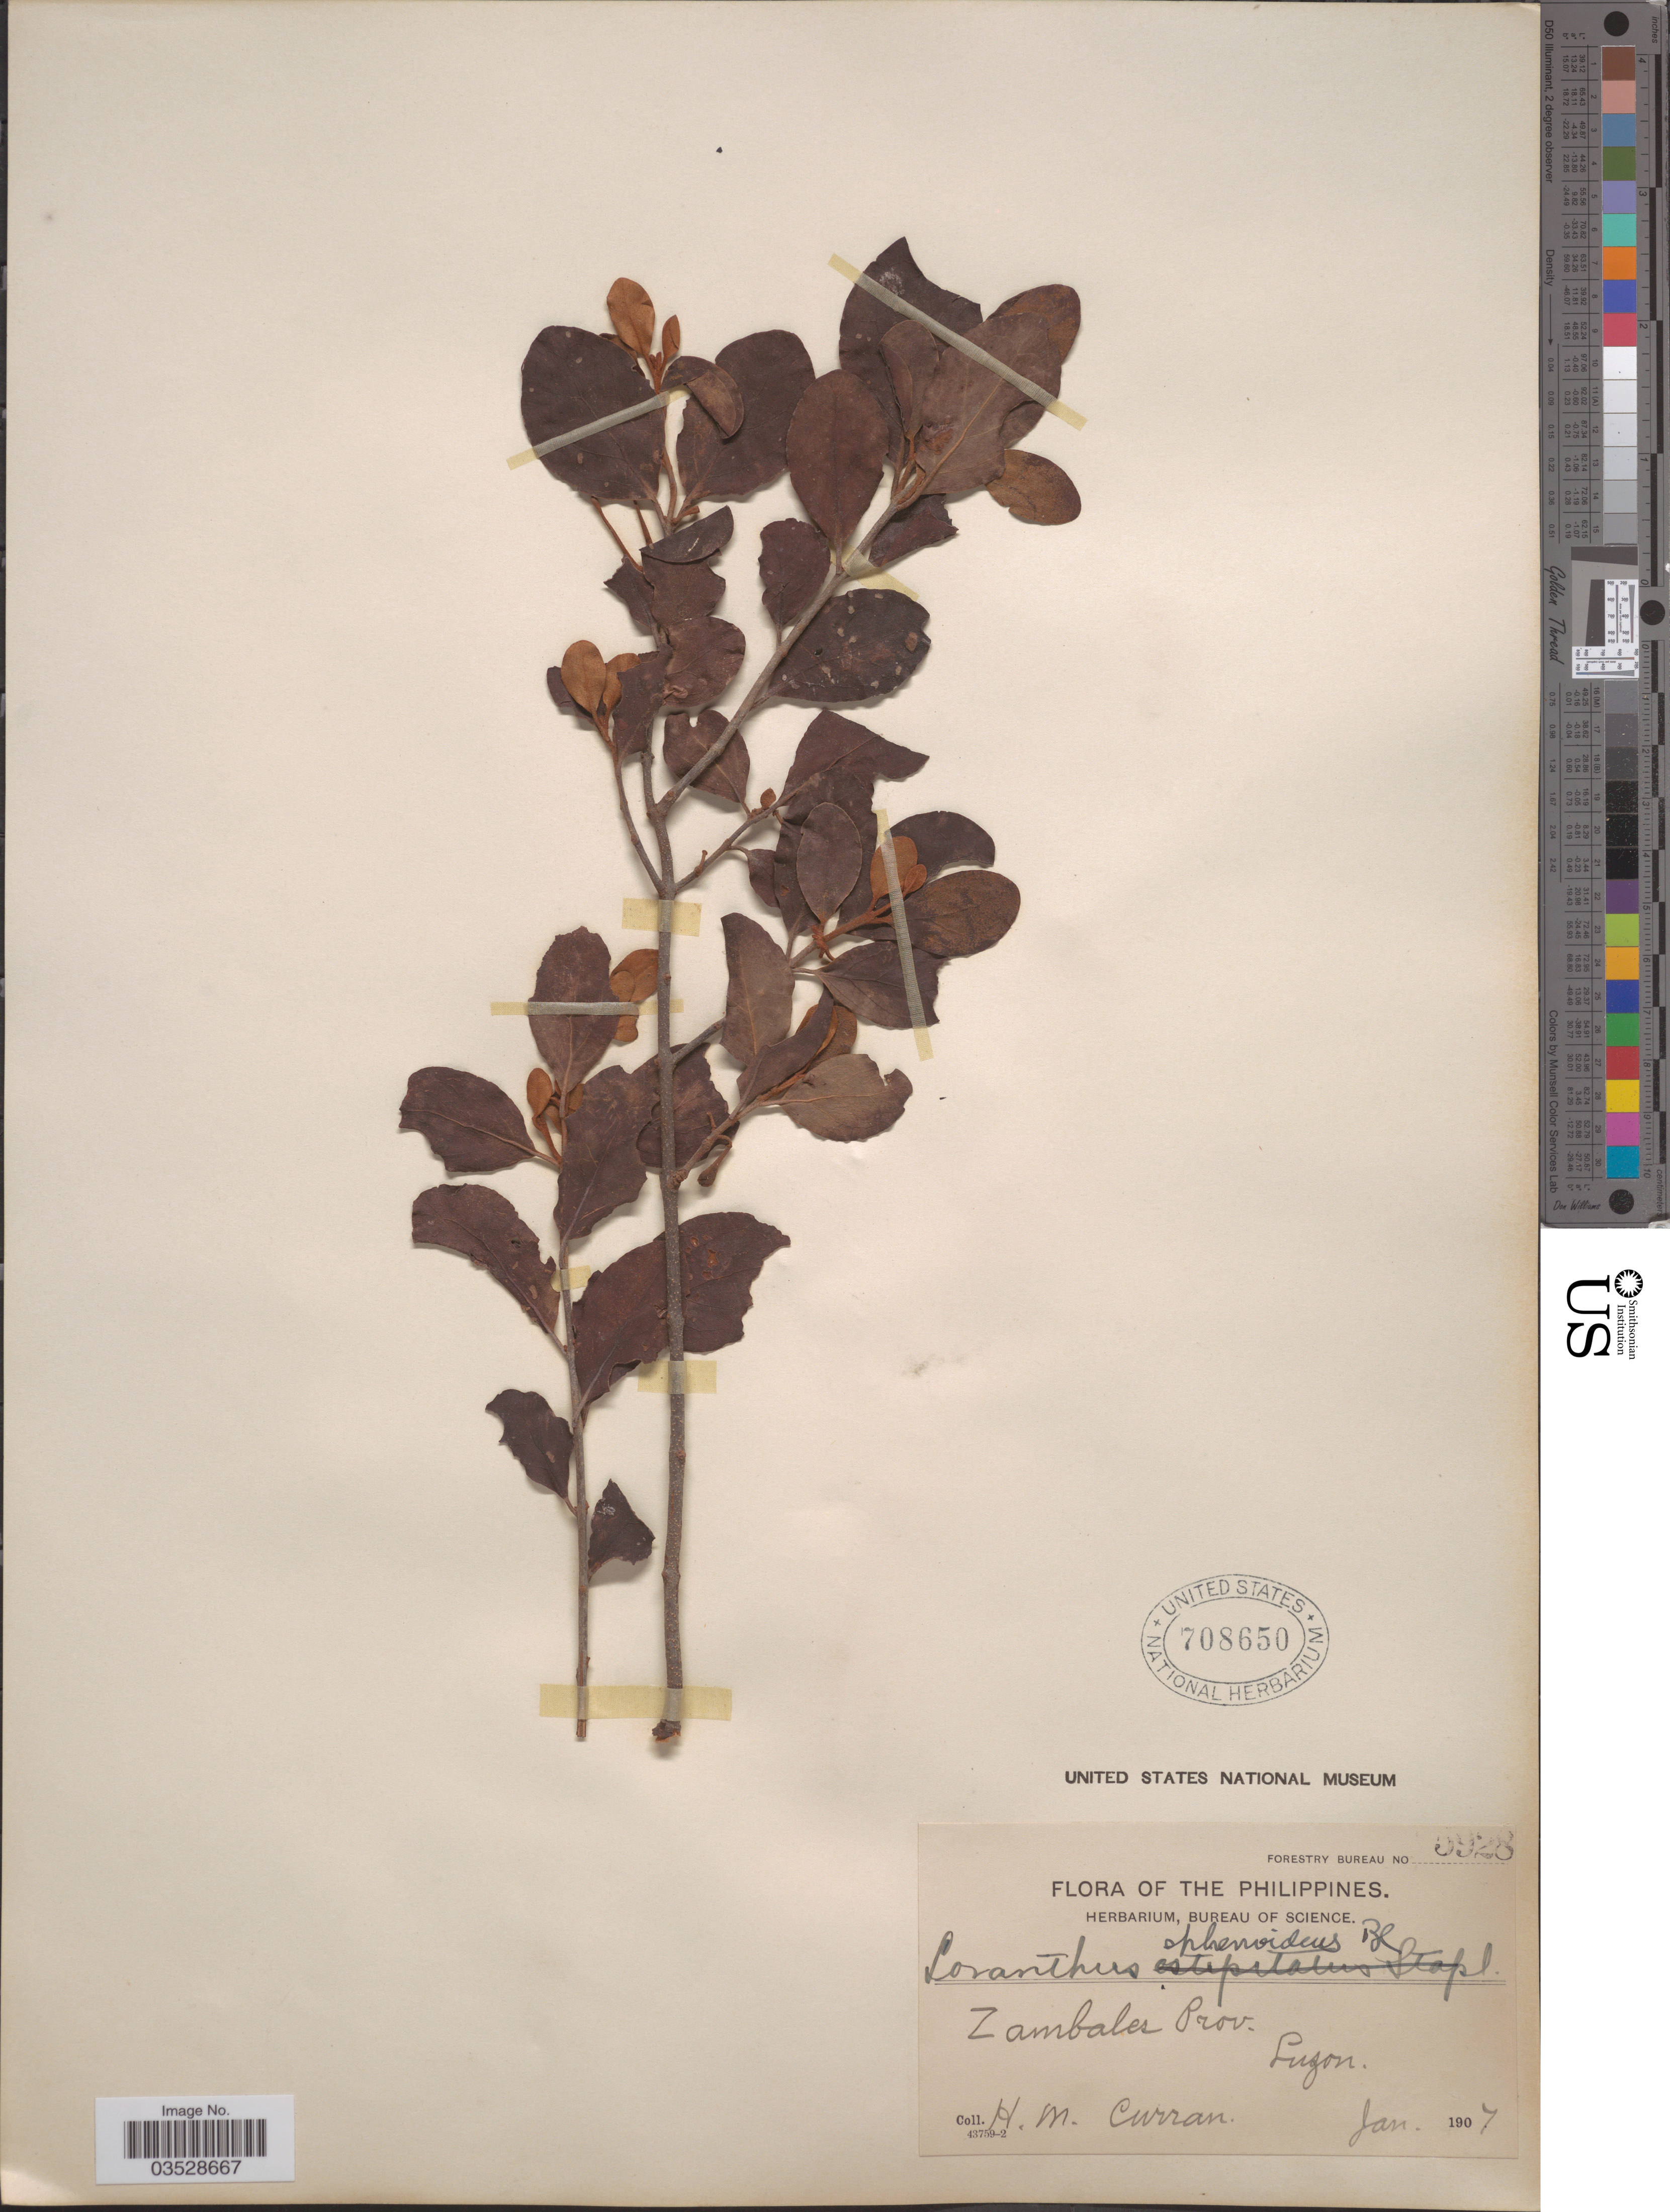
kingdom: Plantae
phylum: Tracheophyta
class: Magnoliopsida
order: Santalales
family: Loranthaceae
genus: Loranthus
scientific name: Loranthus sphenoideus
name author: Blume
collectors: H. M. Curran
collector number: Forestry Bureau 5928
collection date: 1907-01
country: Philippines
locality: Zambales Prov. Luzon.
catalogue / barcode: US 708650